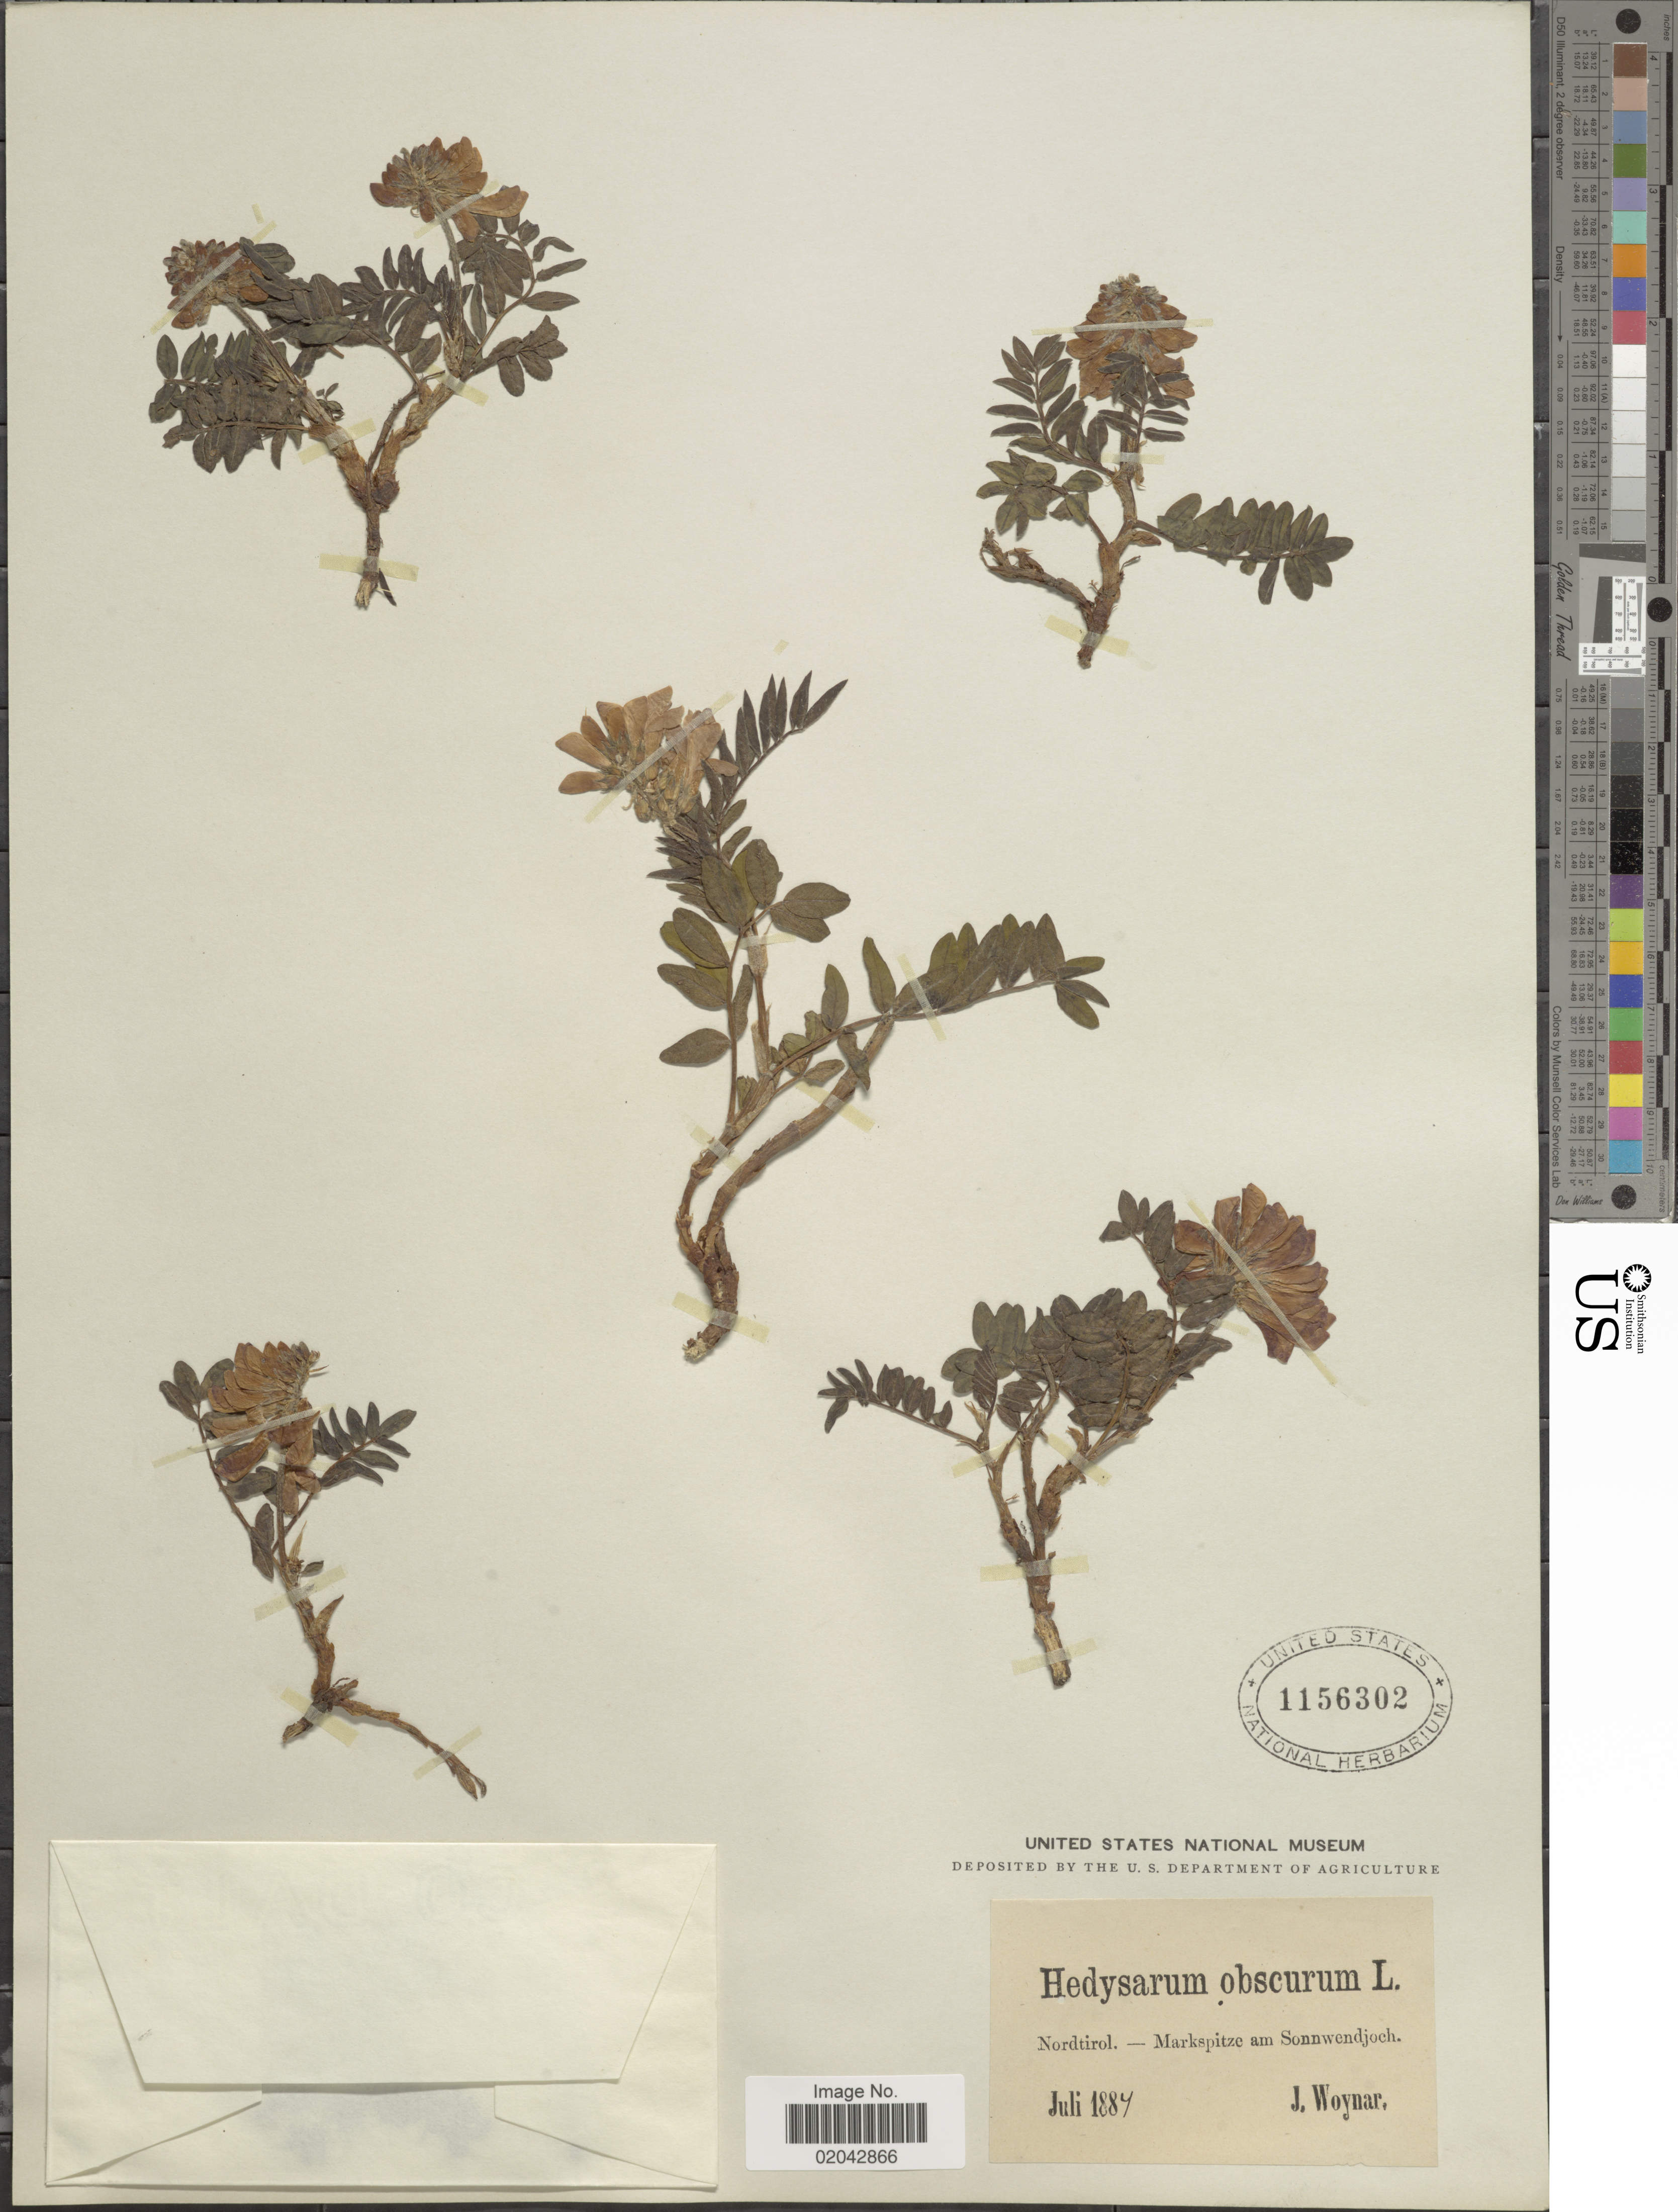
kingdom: Plantae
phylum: Tracheophyta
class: Magnoliopsida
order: Fabales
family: Fabaceae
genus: Hedysarum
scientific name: Hedysarum obscurum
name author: L.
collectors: J. Woynar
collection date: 1884-07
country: Austria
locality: Nordtirol, Markspitze am Sonnwendjoch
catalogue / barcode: US 1156302